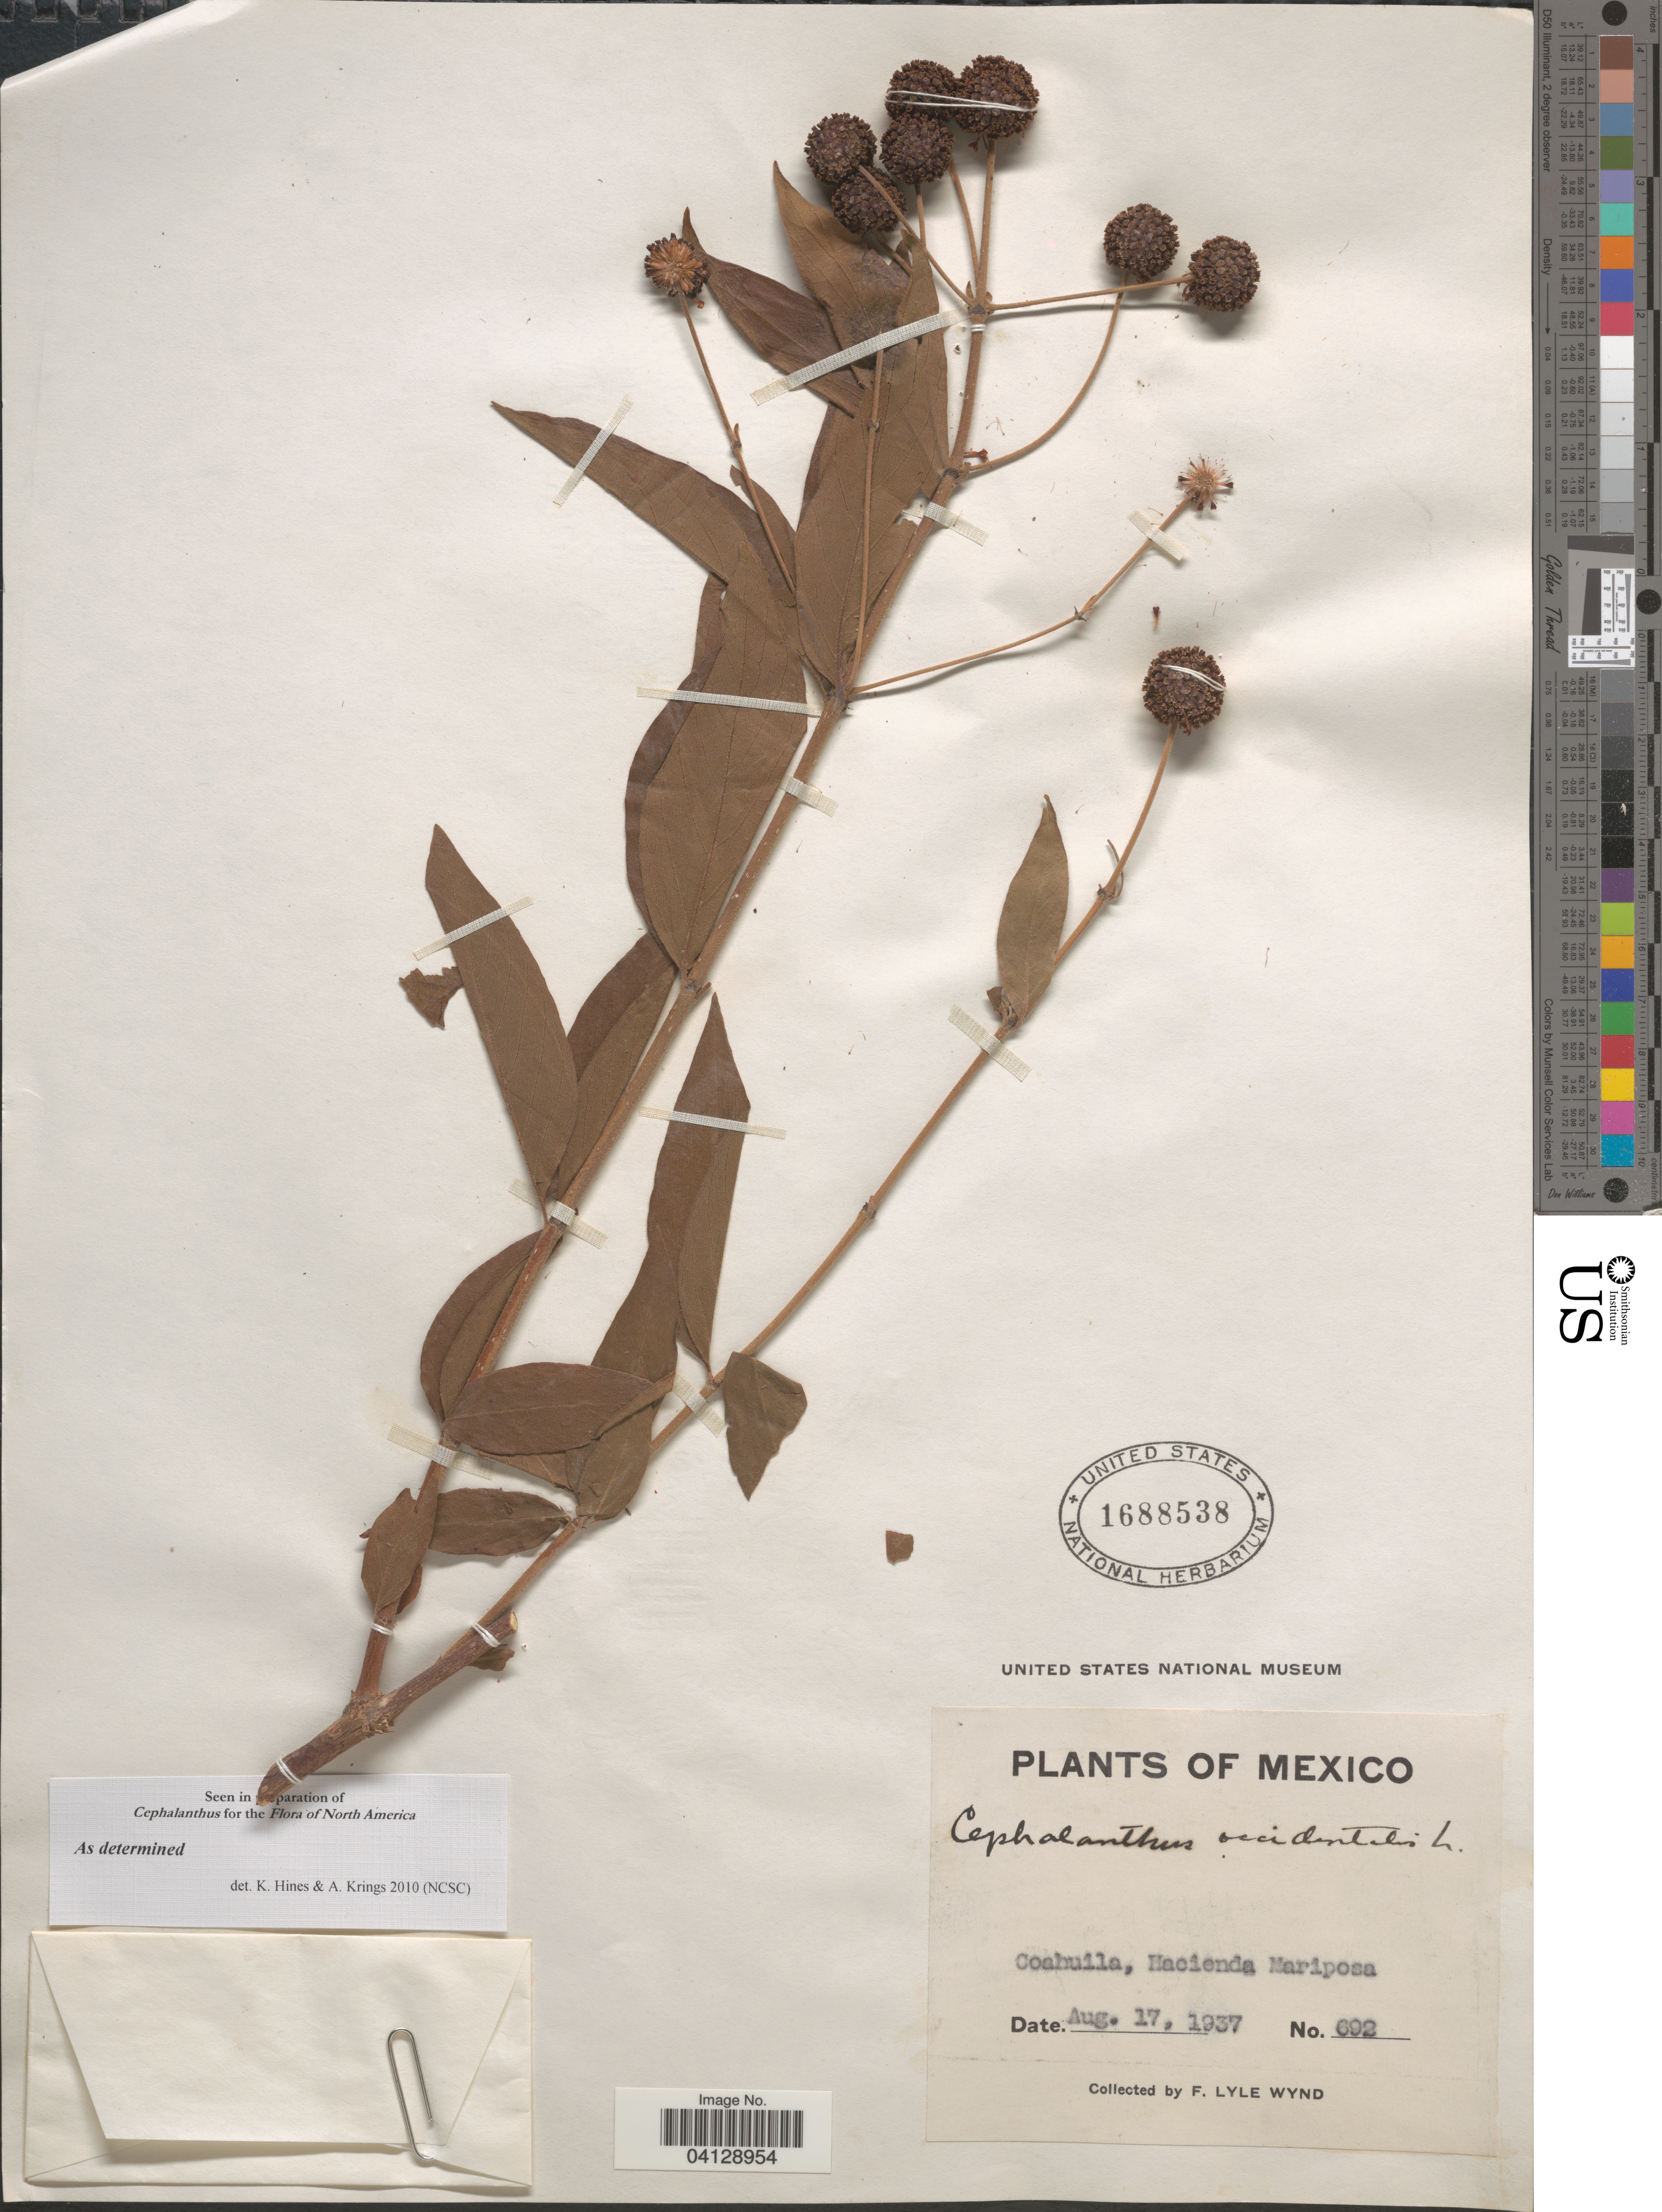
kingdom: Plantae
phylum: Tracheophyta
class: Magnoliopsida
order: Gentianales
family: Rubiaceae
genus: Cephalanthus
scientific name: Cephalanthus occidentalis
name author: L.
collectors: F. L. Wynd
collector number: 692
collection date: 1937-08-17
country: Mexico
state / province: Coahuila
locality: Hacienda Mariposa.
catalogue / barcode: US 1688538